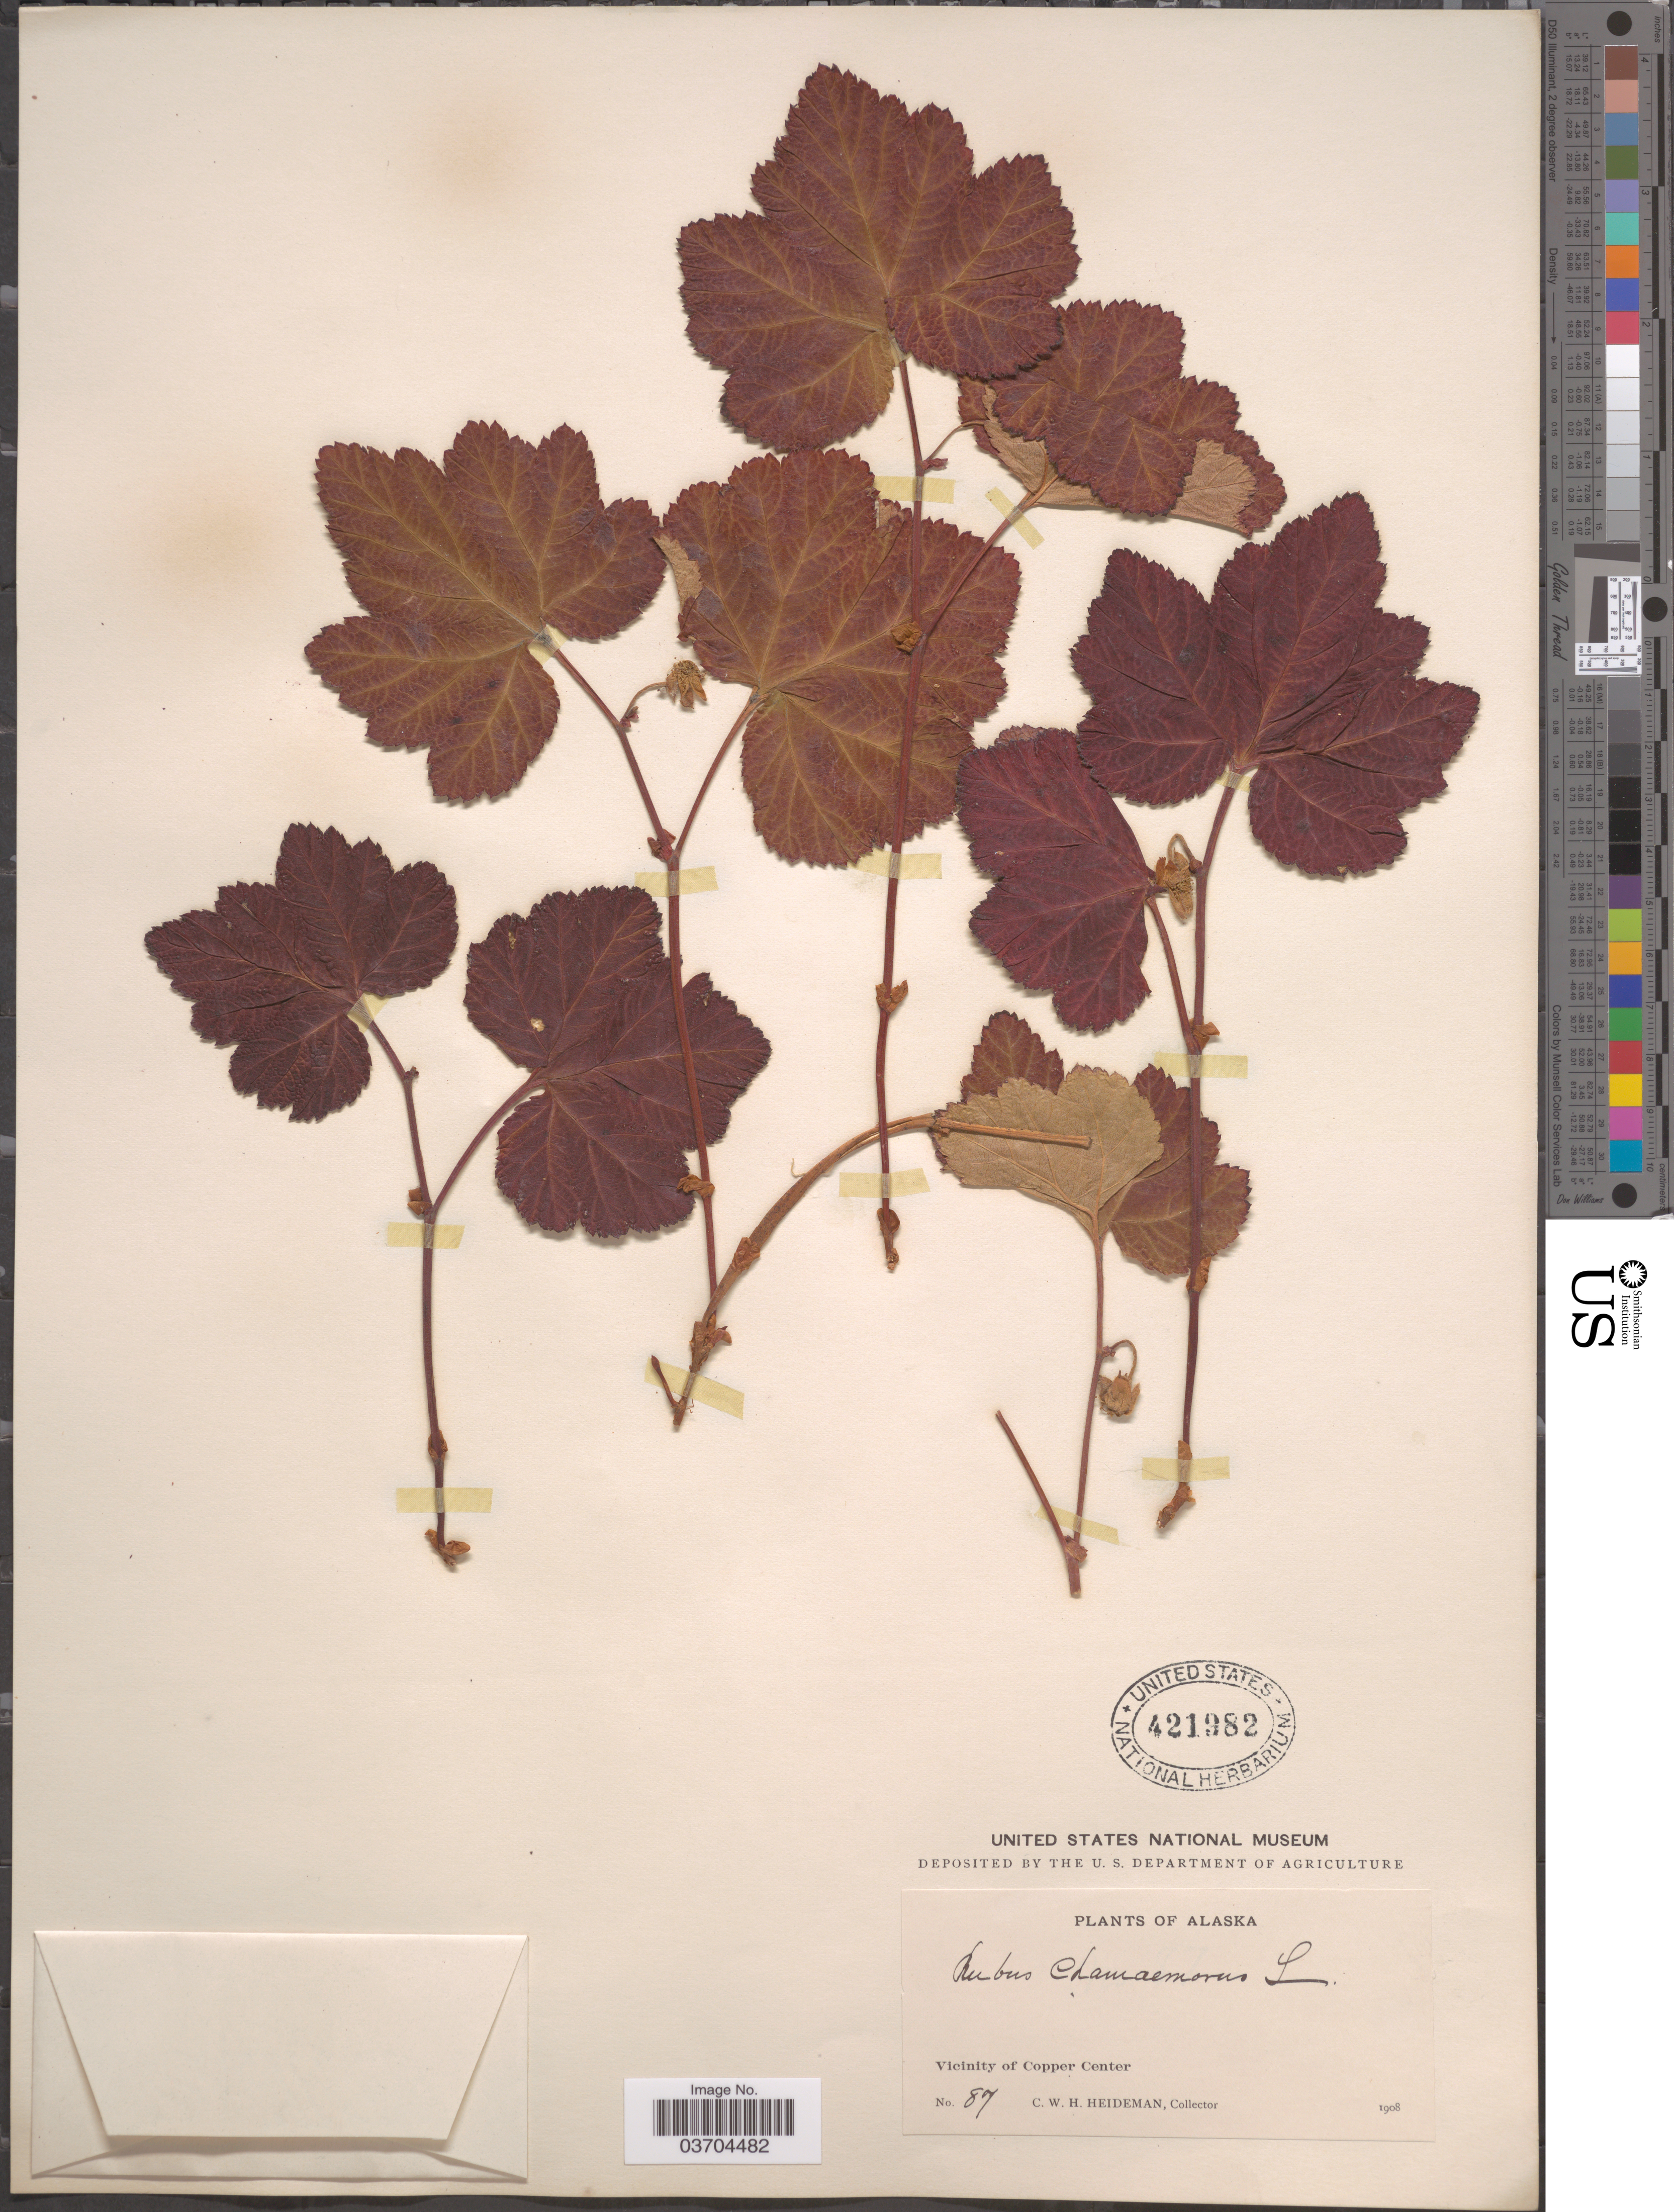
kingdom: Plantae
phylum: Tracheophyta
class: Magnoliopsida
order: Rosales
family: Rosaceae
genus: Rubus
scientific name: Rubus chamaemorus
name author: L.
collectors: C. Heideman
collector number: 87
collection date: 1908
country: United States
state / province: Alaska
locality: Vicinity of Copper Center.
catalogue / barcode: US 421982